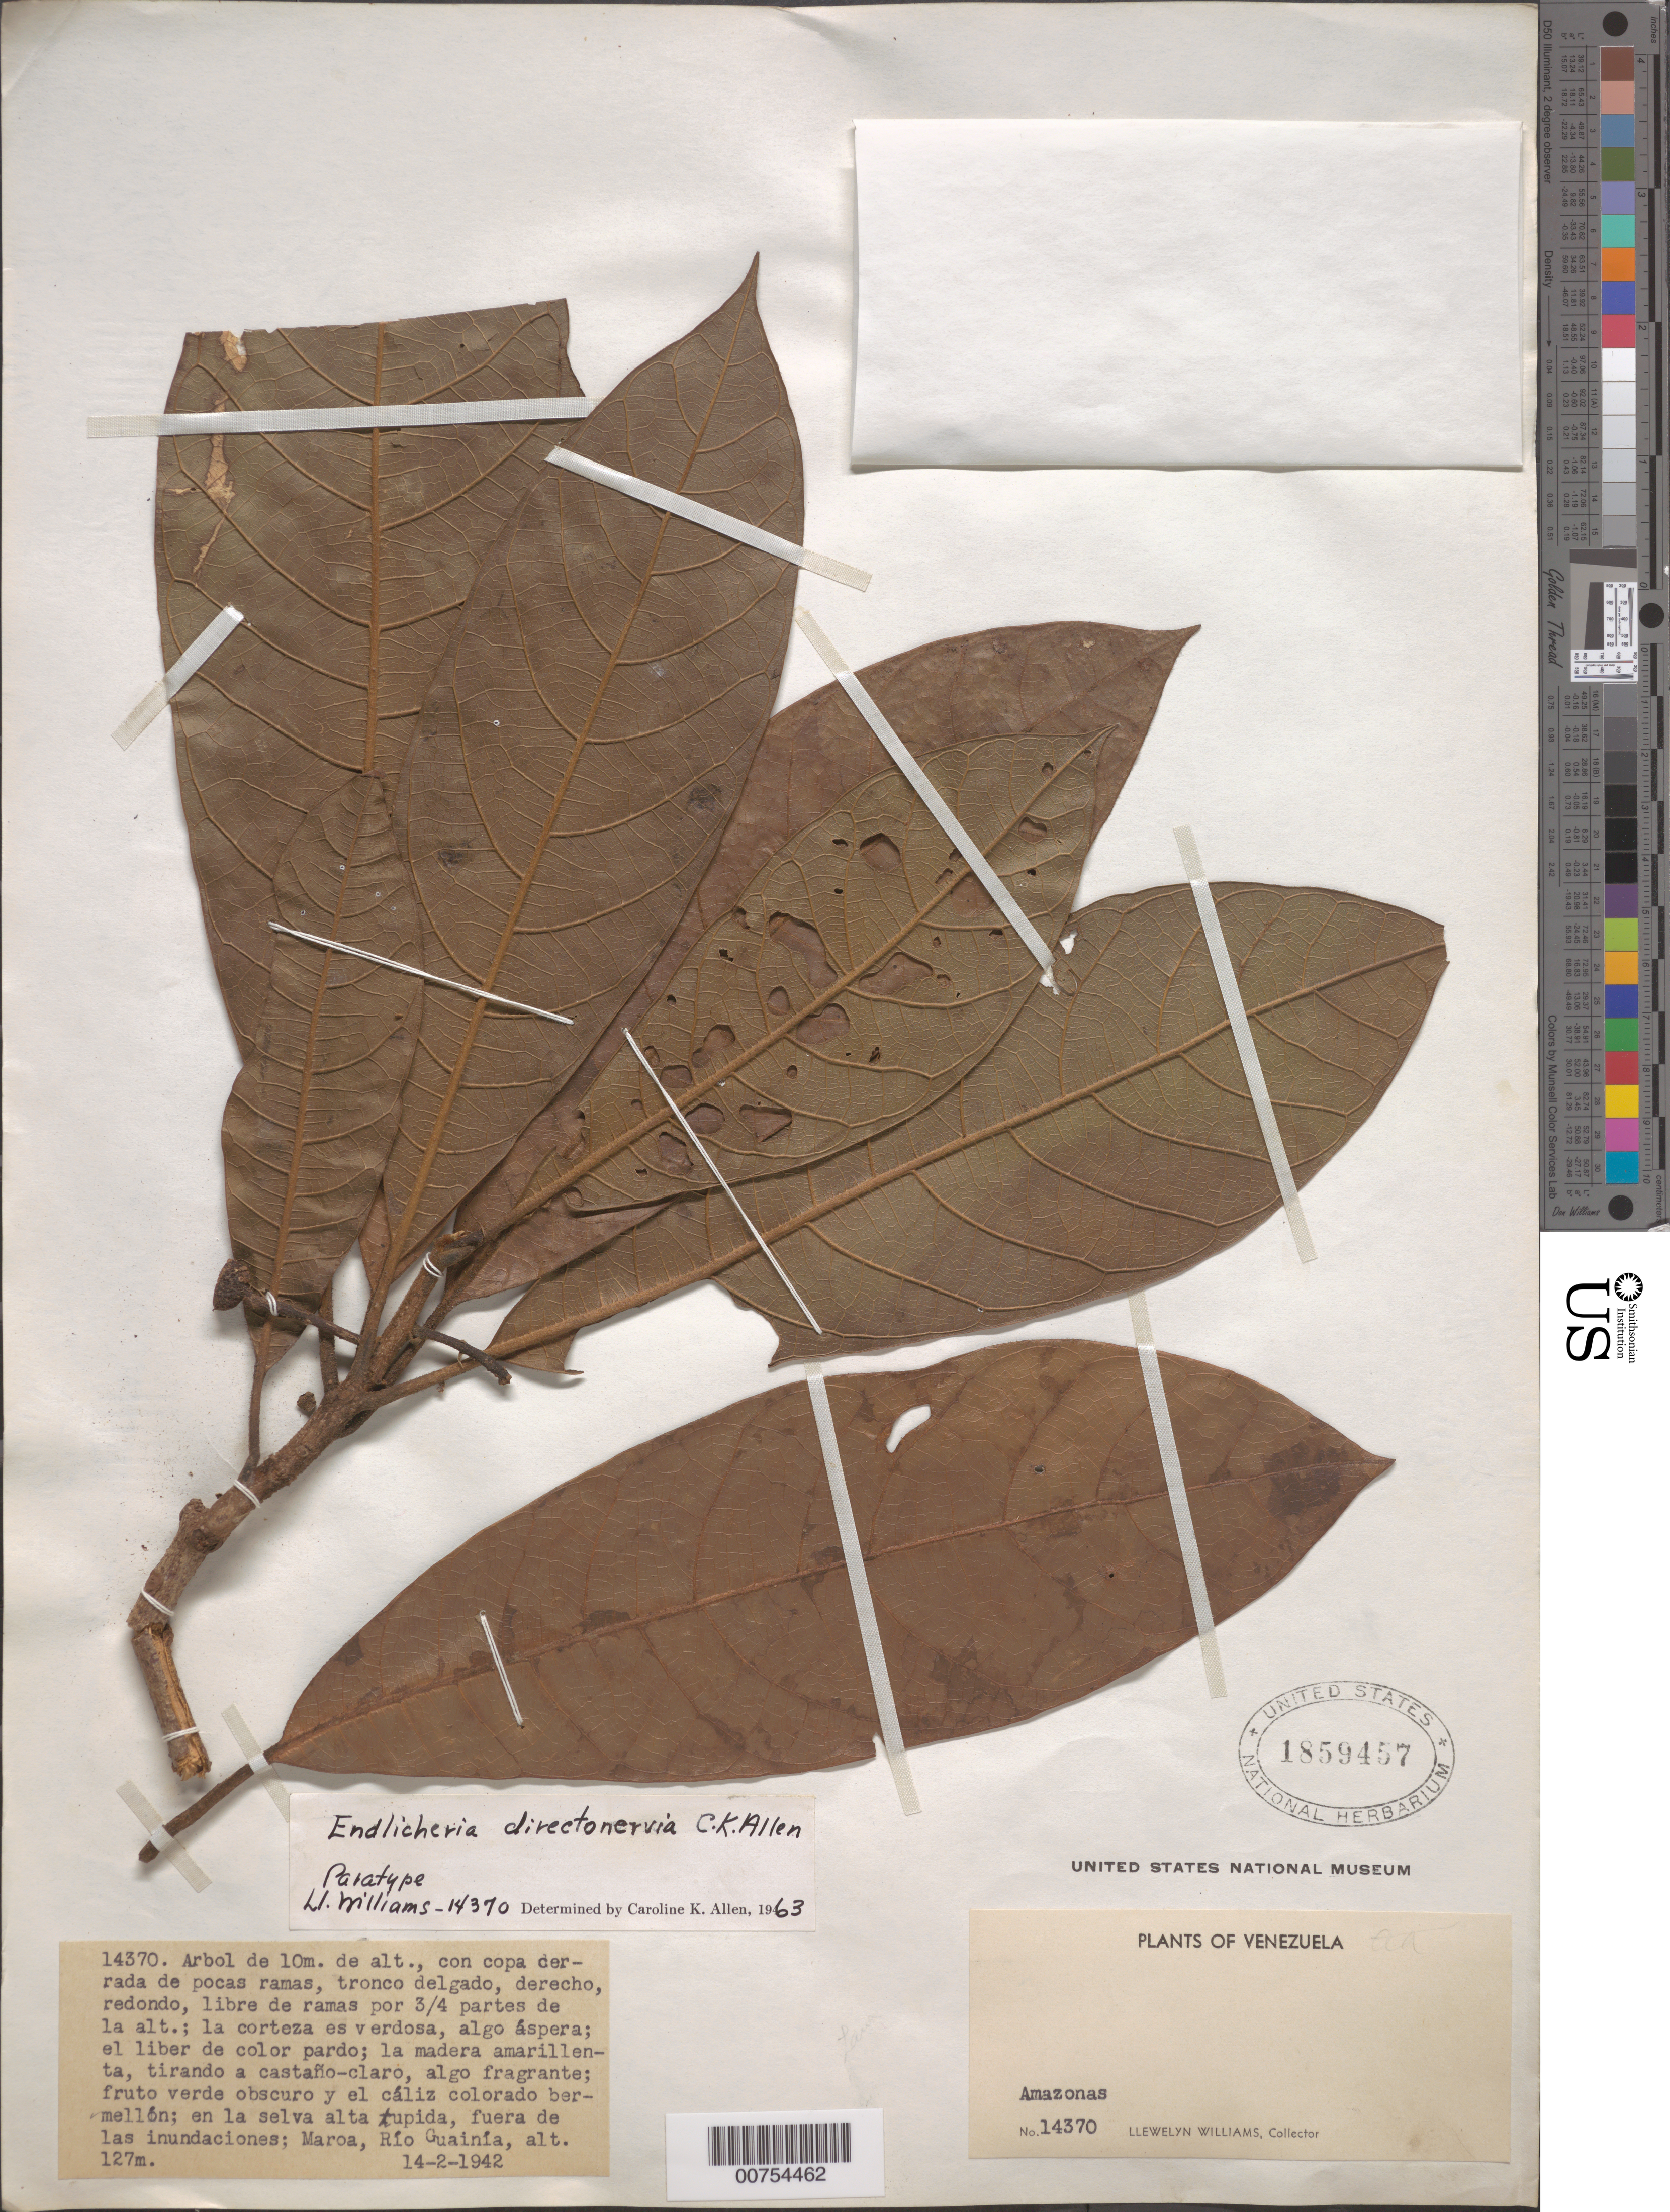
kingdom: Plantae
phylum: Tracheophyta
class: Magnoliopsida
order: Laurales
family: Lauraceae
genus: Endlicheria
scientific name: Endlicheria directonervia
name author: C.K. Allen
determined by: Allen, C. K.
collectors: Ll. Williams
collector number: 14370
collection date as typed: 14-Feb-42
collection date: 1942-02-14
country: Venezuela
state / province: Amazonas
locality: Maroa, Río Guainía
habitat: Selva alta, tupida, fuera de las inundaciones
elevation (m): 127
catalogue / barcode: US 1859457